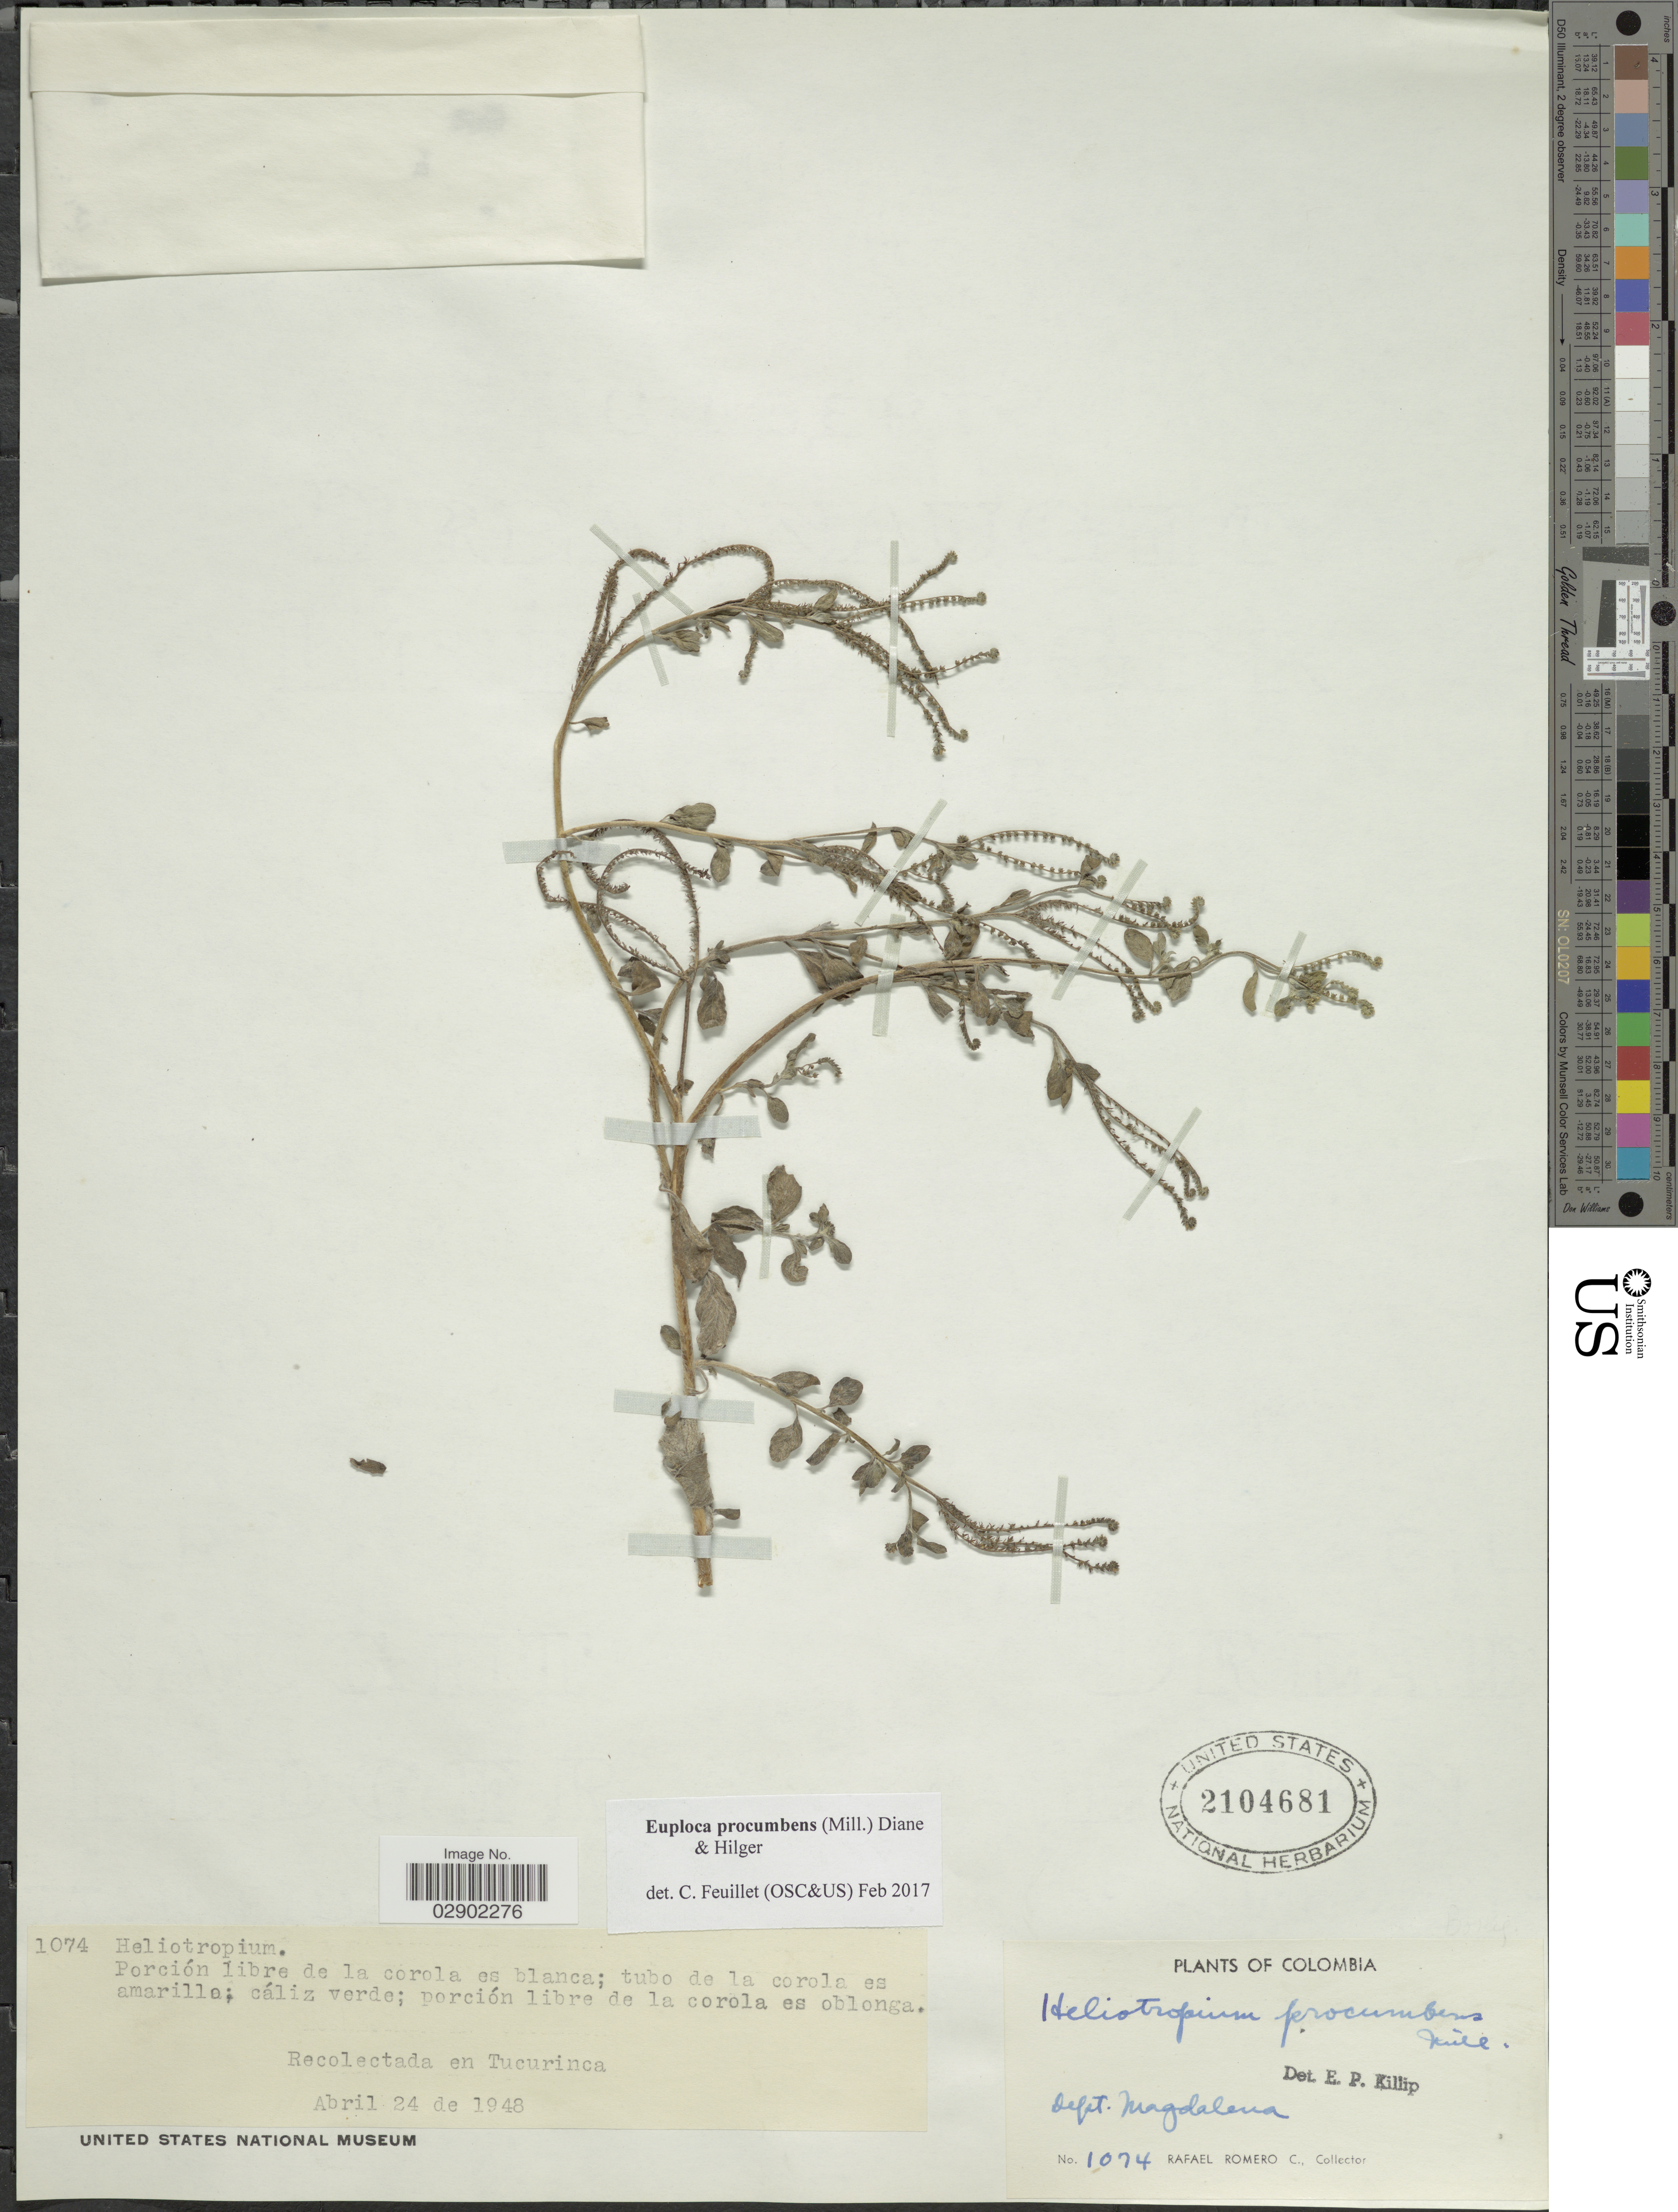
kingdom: Plantae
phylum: Tracheophyta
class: Magnoliopsida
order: Boraginales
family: Heliotropiaceae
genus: Euploca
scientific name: Euploca procumbens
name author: (Mill.) Diane & Hilger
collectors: R. Romero Castañeda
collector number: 1074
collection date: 1948-04-24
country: Colombia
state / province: Magdalena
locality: Dept. Magdalena. Recolectada en Tucurinca.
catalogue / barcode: US 2104681